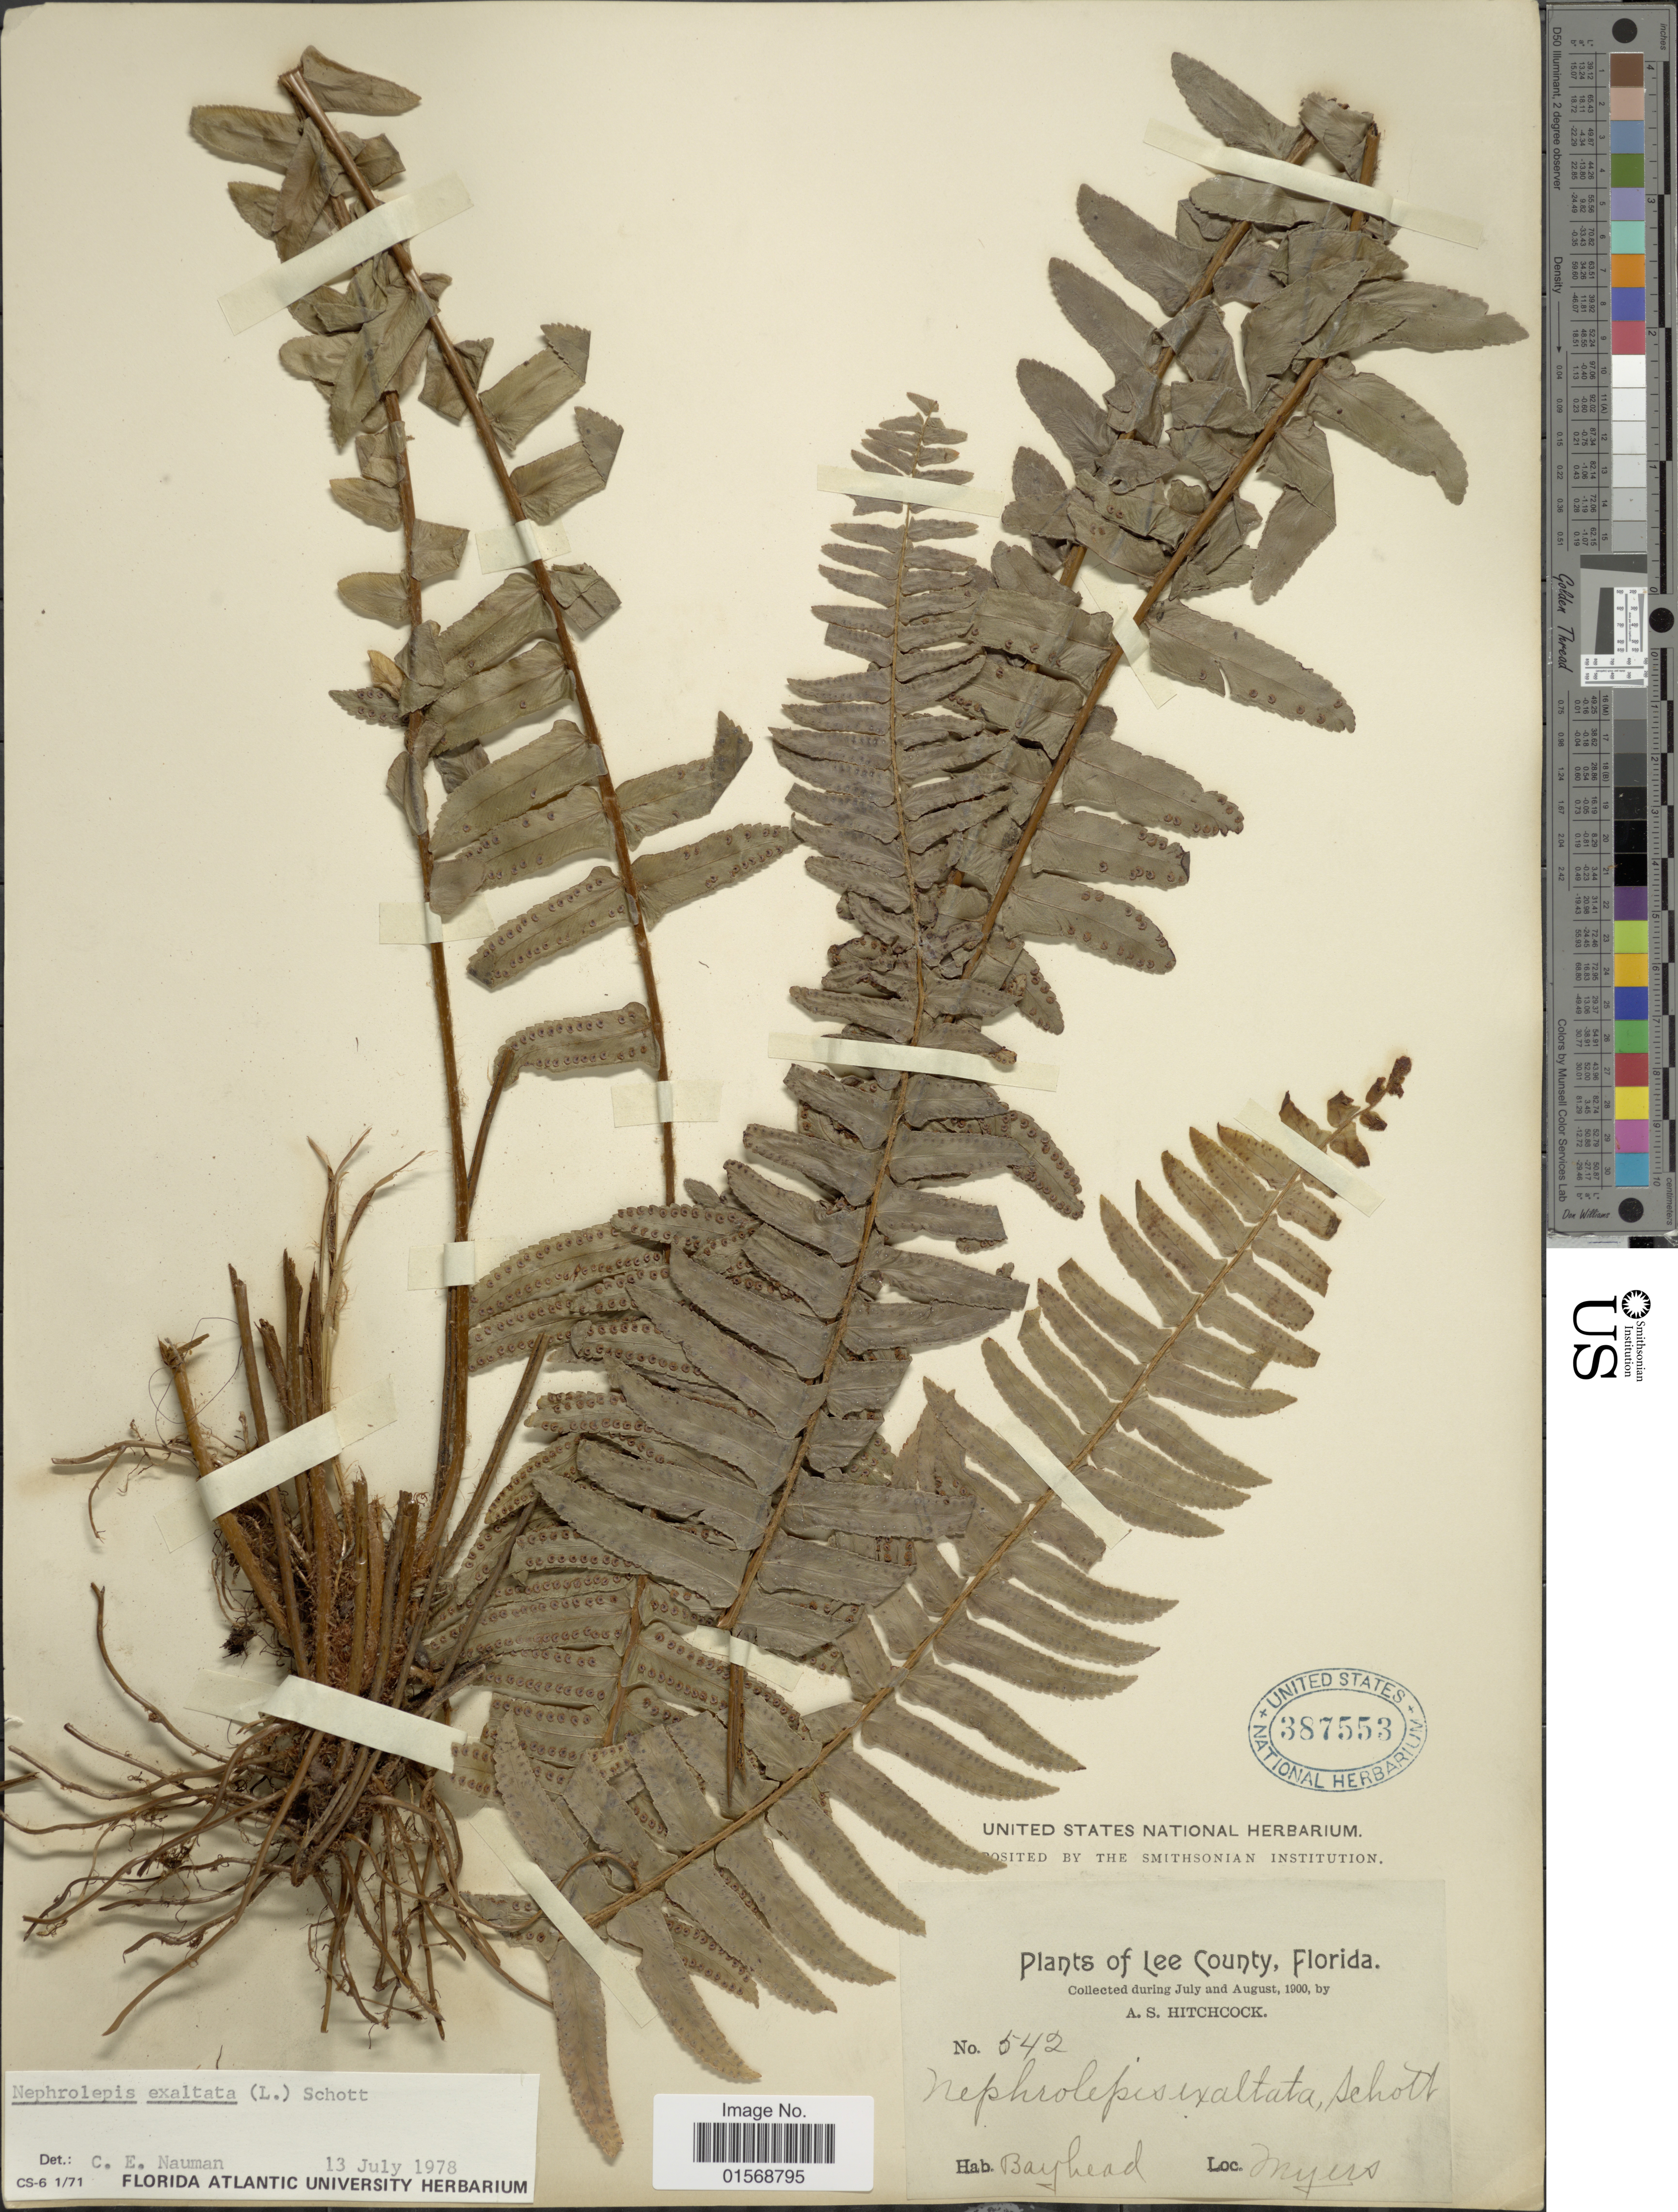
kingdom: Plantae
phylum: Tracheophyta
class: Polypodiopsida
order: Polypodiales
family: Nephrolepidaceae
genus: Nephrolepis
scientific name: Nephrolepis exaltata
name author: (L.) Schott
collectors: A. S. Hitchcock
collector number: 542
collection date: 1900-07/1900-08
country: United States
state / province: Florida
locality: Lee County, Florida. Bayhead.Myers.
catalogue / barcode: US 387553